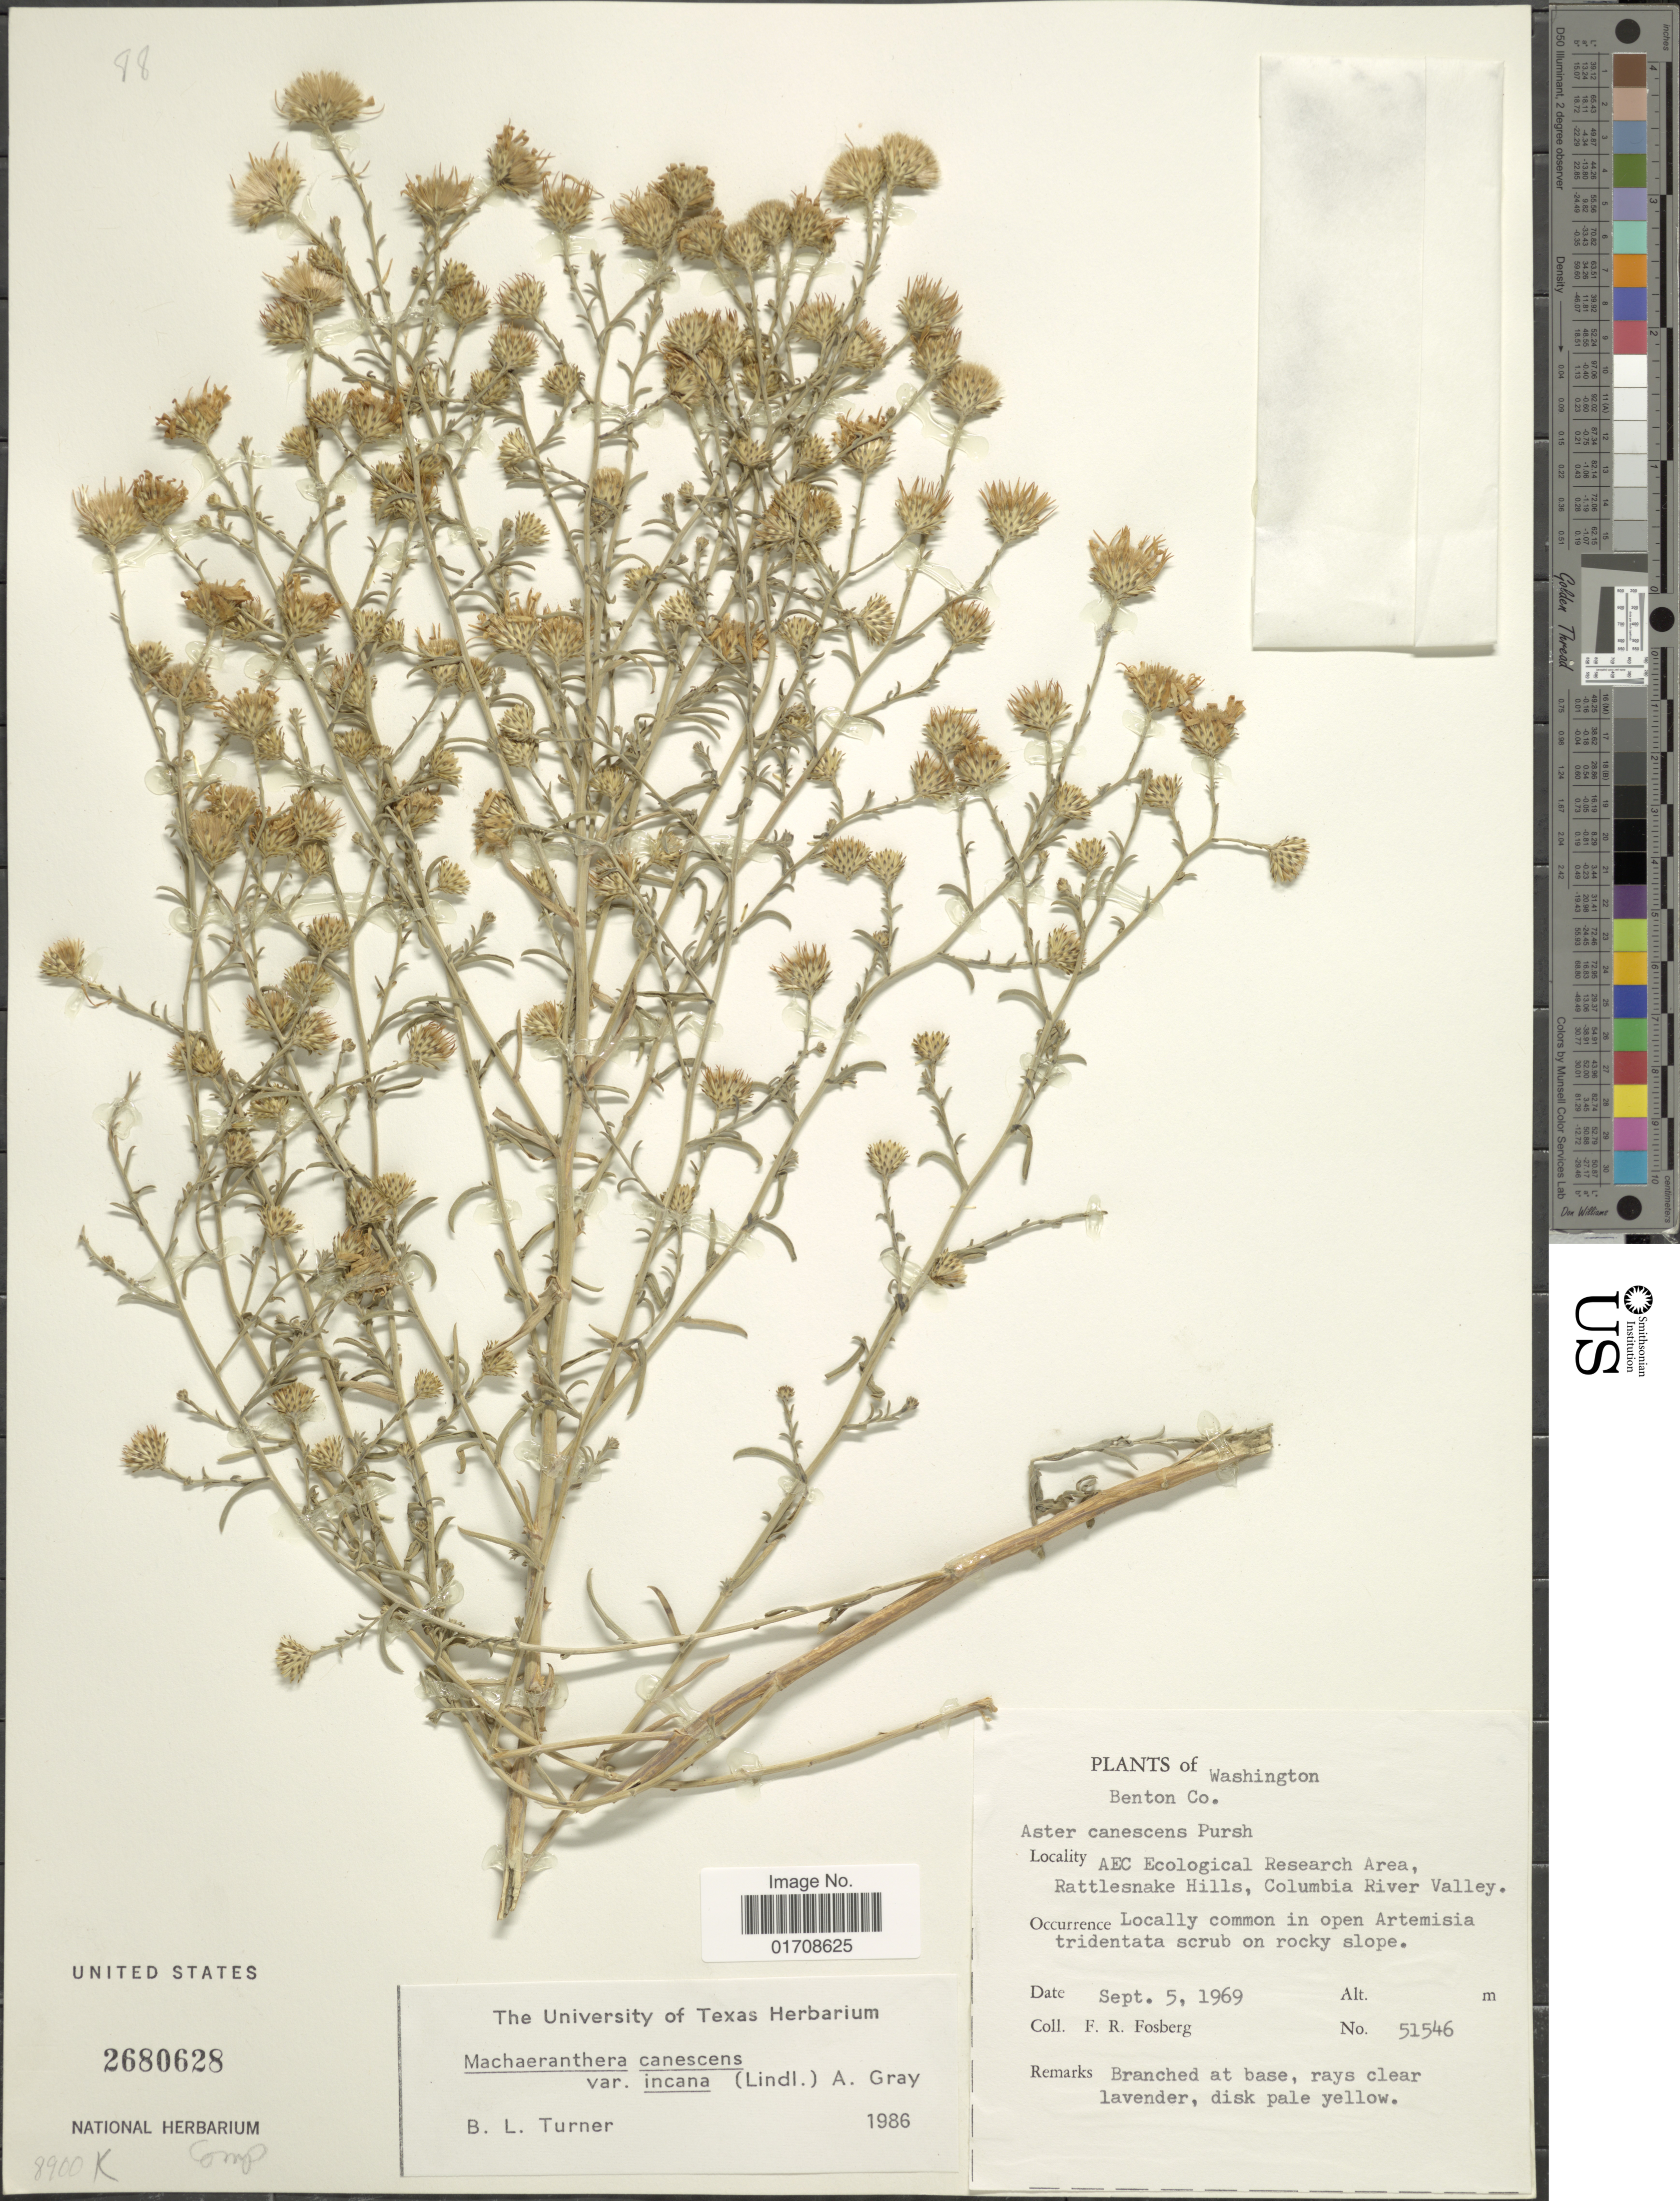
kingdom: Plantae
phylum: Tracheophyta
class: Magnoliopsida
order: Asterales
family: Asteraceae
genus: Machaeranthera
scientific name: Machaeranthera canescens var. incana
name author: (Lindl.) A. Gray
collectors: F. R. Fosberg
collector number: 51546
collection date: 1969-09-05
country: United States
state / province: Washington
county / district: Benton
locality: Benton Co., AEC Ecological Research Area, Rattlesnake Hills, Columbia River Valley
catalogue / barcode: US 2680628